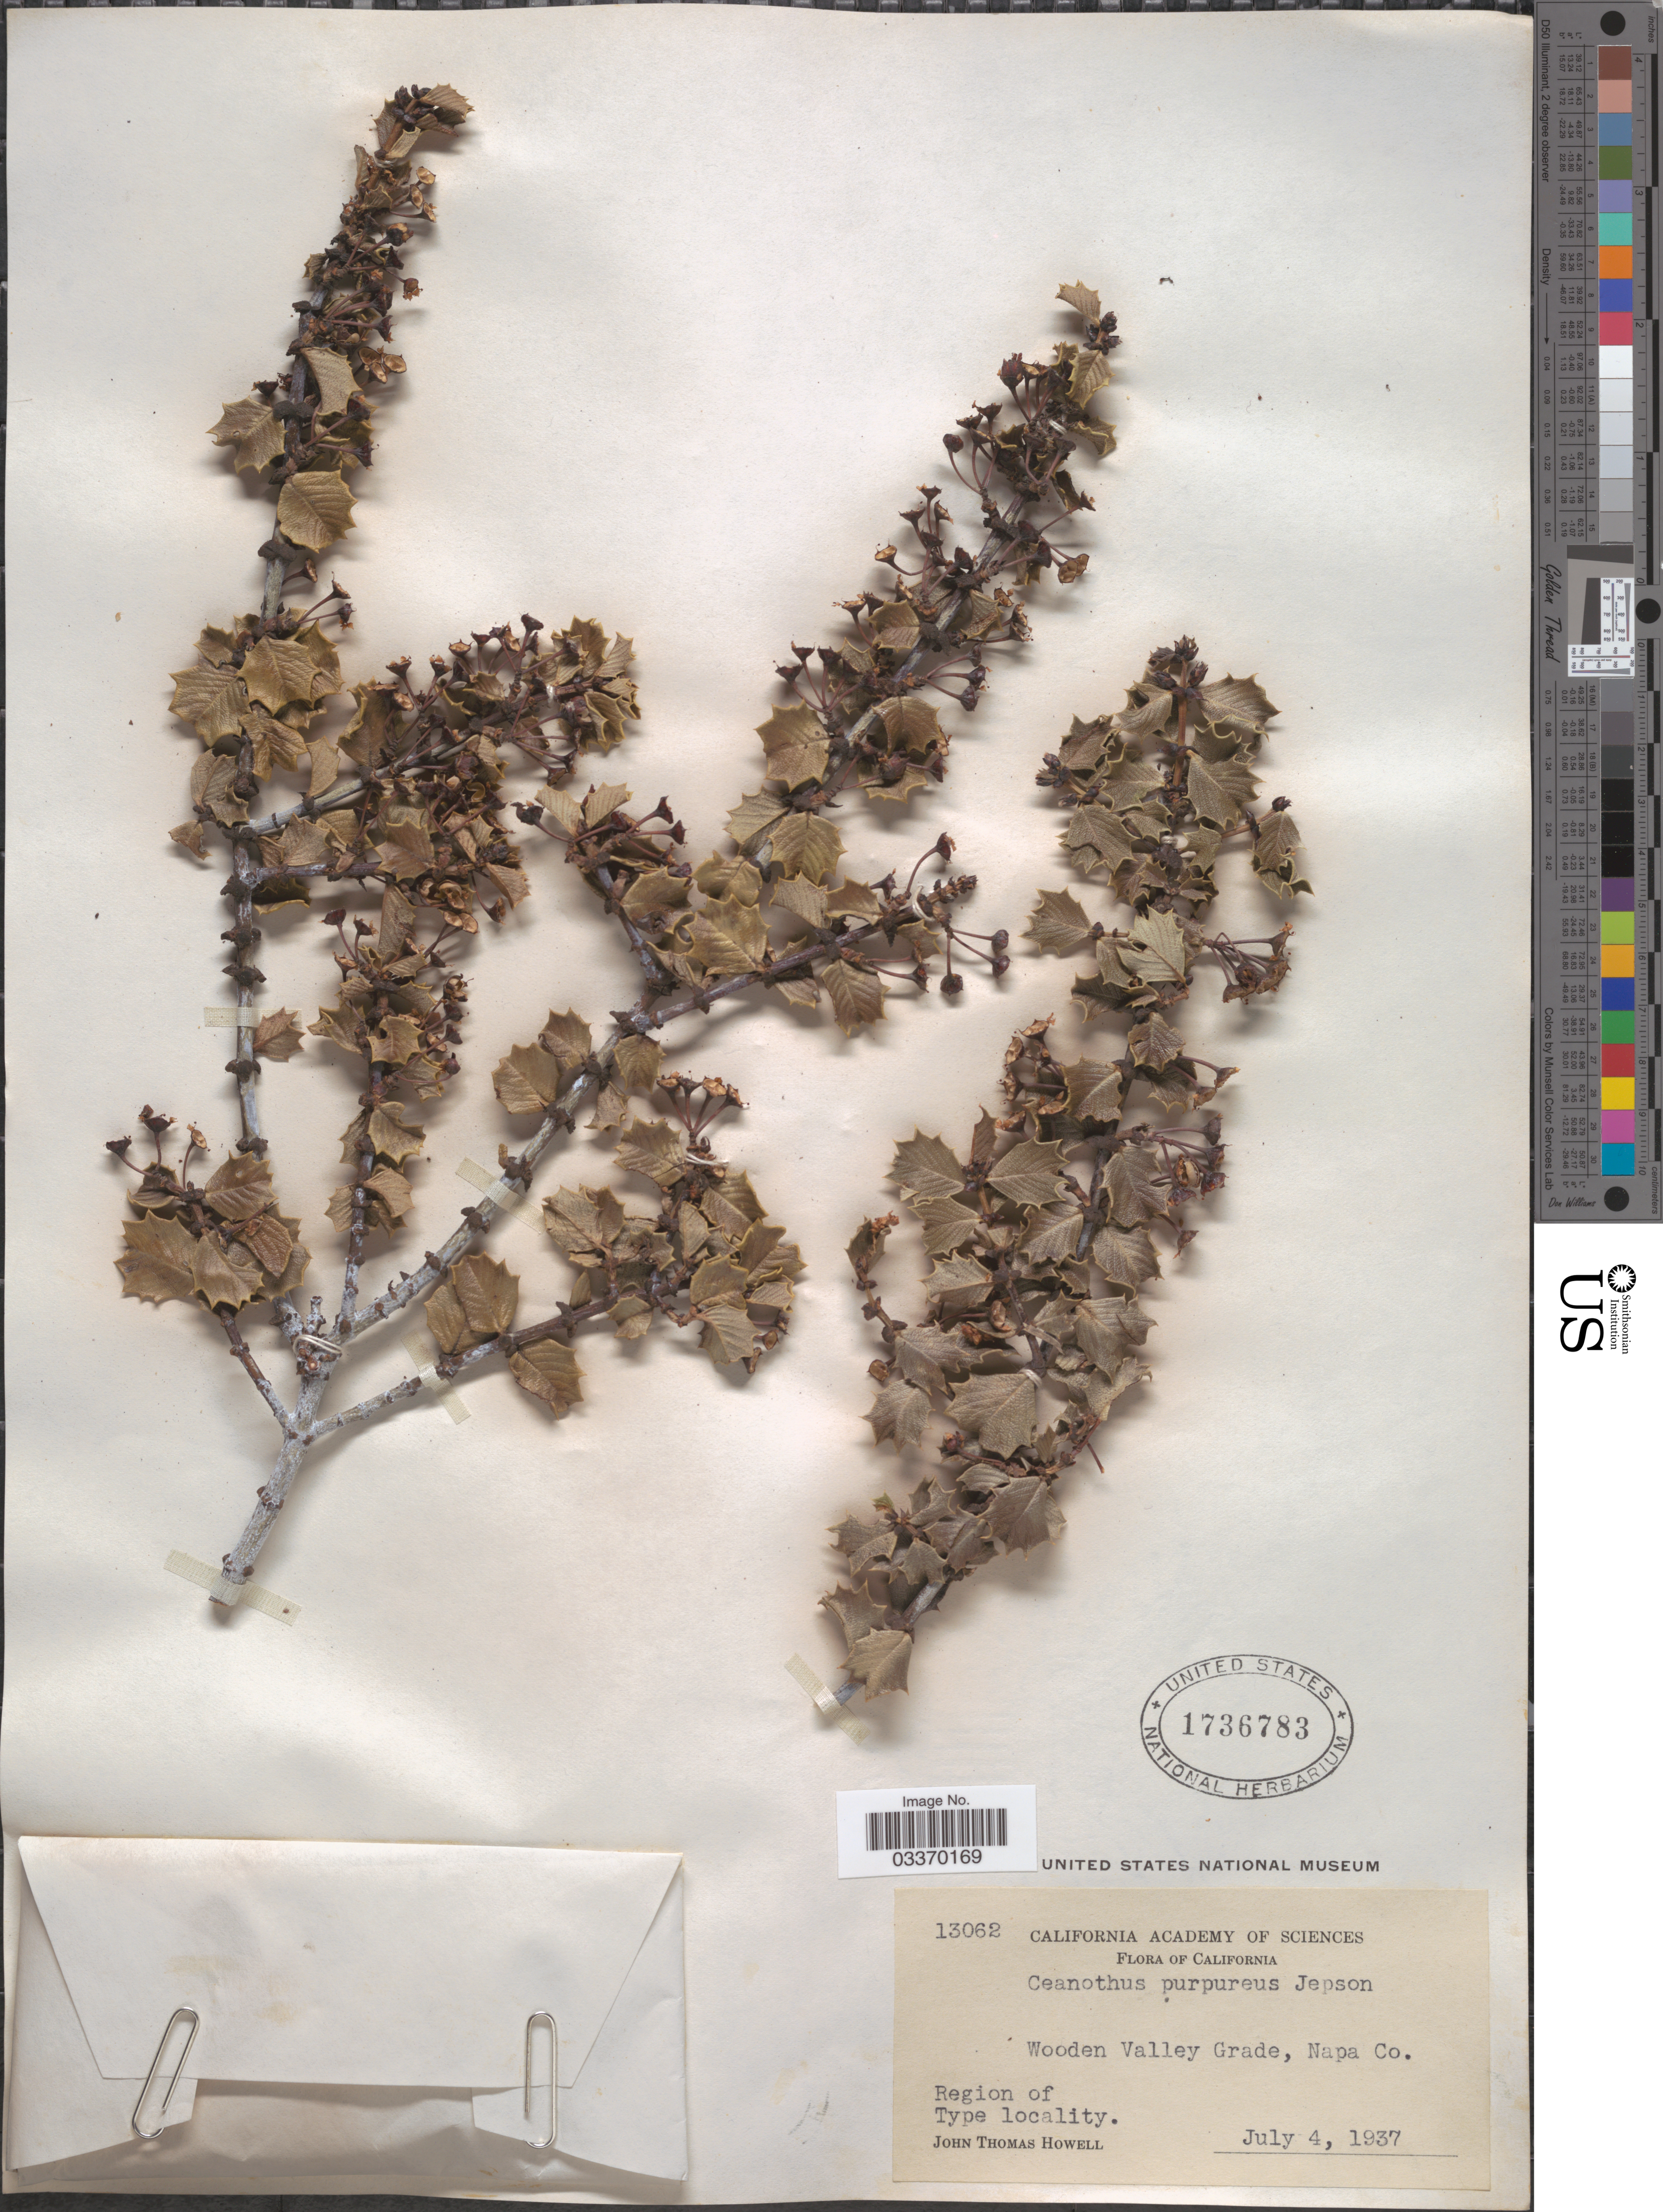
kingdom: Plantae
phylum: Tracheophyta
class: Magnoliopsida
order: Rosales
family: Rhamnaceae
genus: Ceanothus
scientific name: Ceanothus purpureus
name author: Jeps.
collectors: J. T. Howell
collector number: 13062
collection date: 1937-07-04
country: United States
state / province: California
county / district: Napa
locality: Wooden Valley Grade, Napa Co.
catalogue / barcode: US 1736783